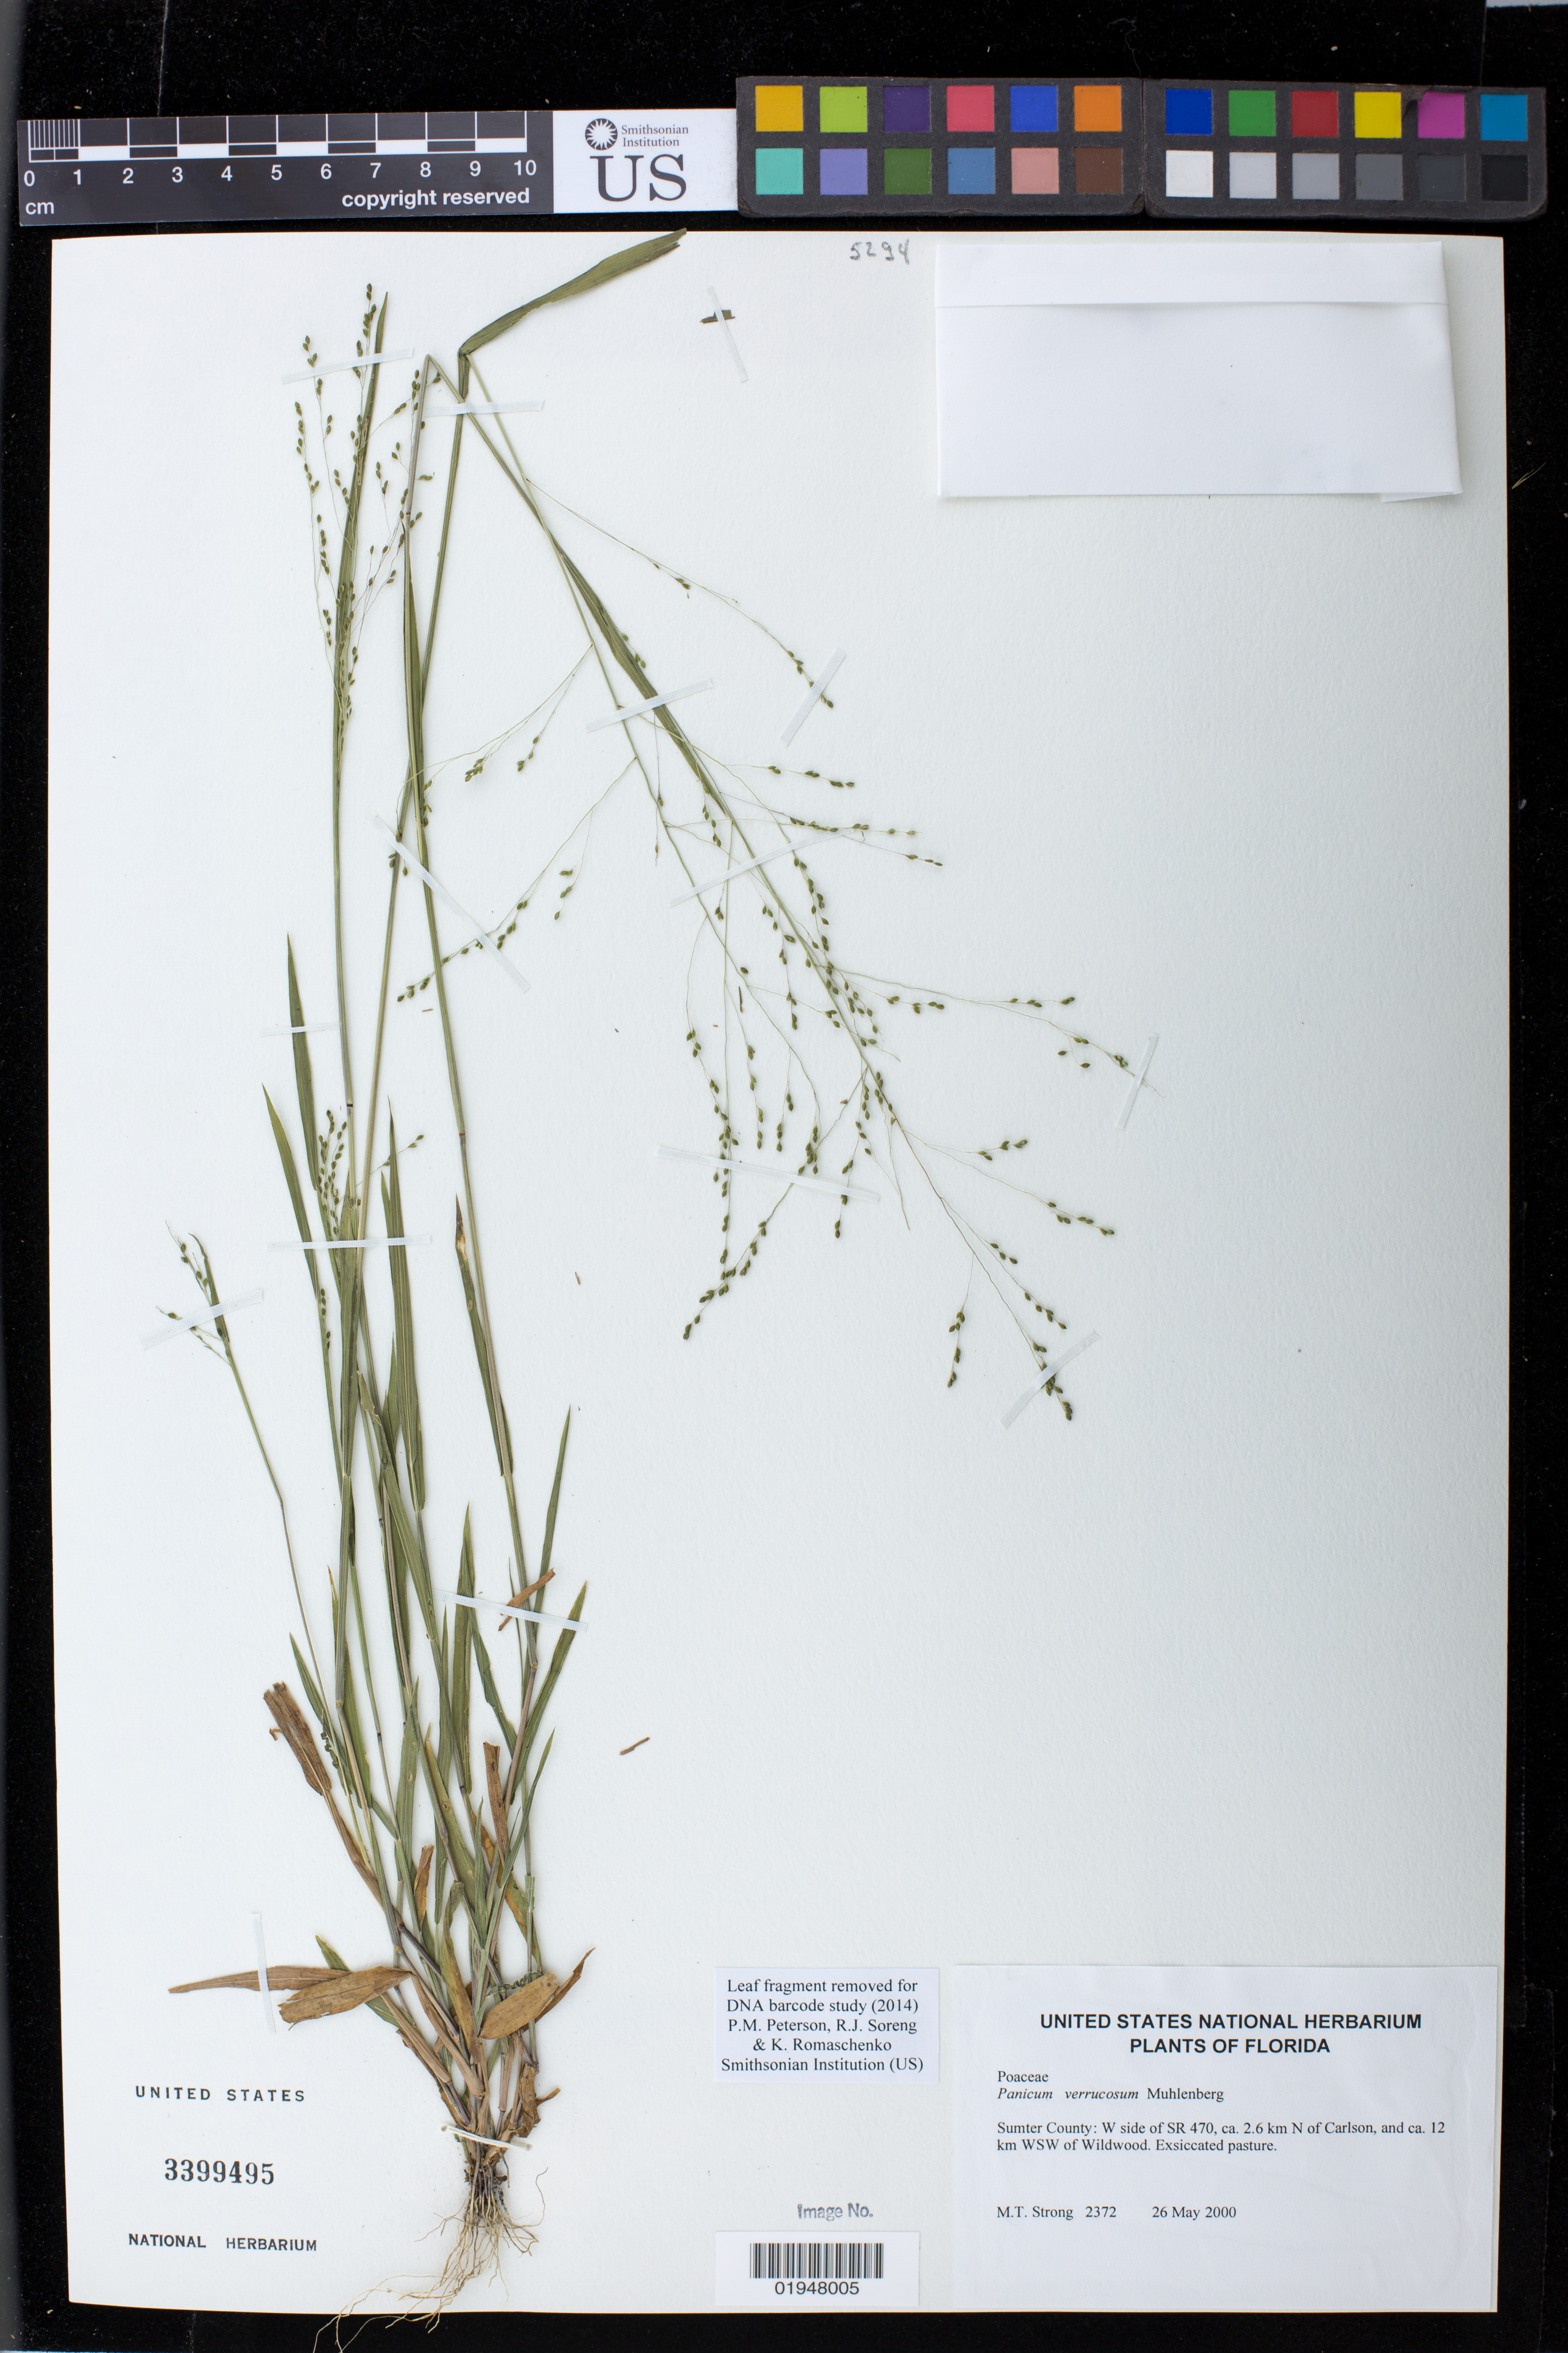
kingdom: Plantae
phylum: Tracheophyta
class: Liliopsida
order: Poales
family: Poaceae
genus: Panicum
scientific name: Panicum verrucosum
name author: Muhl.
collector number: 2372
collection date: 2000-05-26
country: United States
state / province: Florida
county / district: Sumter County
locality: W side of SR 470, ca. 2.6 km N of Carlson, and ca. 12 km WSW of Wildwood.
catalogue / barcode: US 3399495